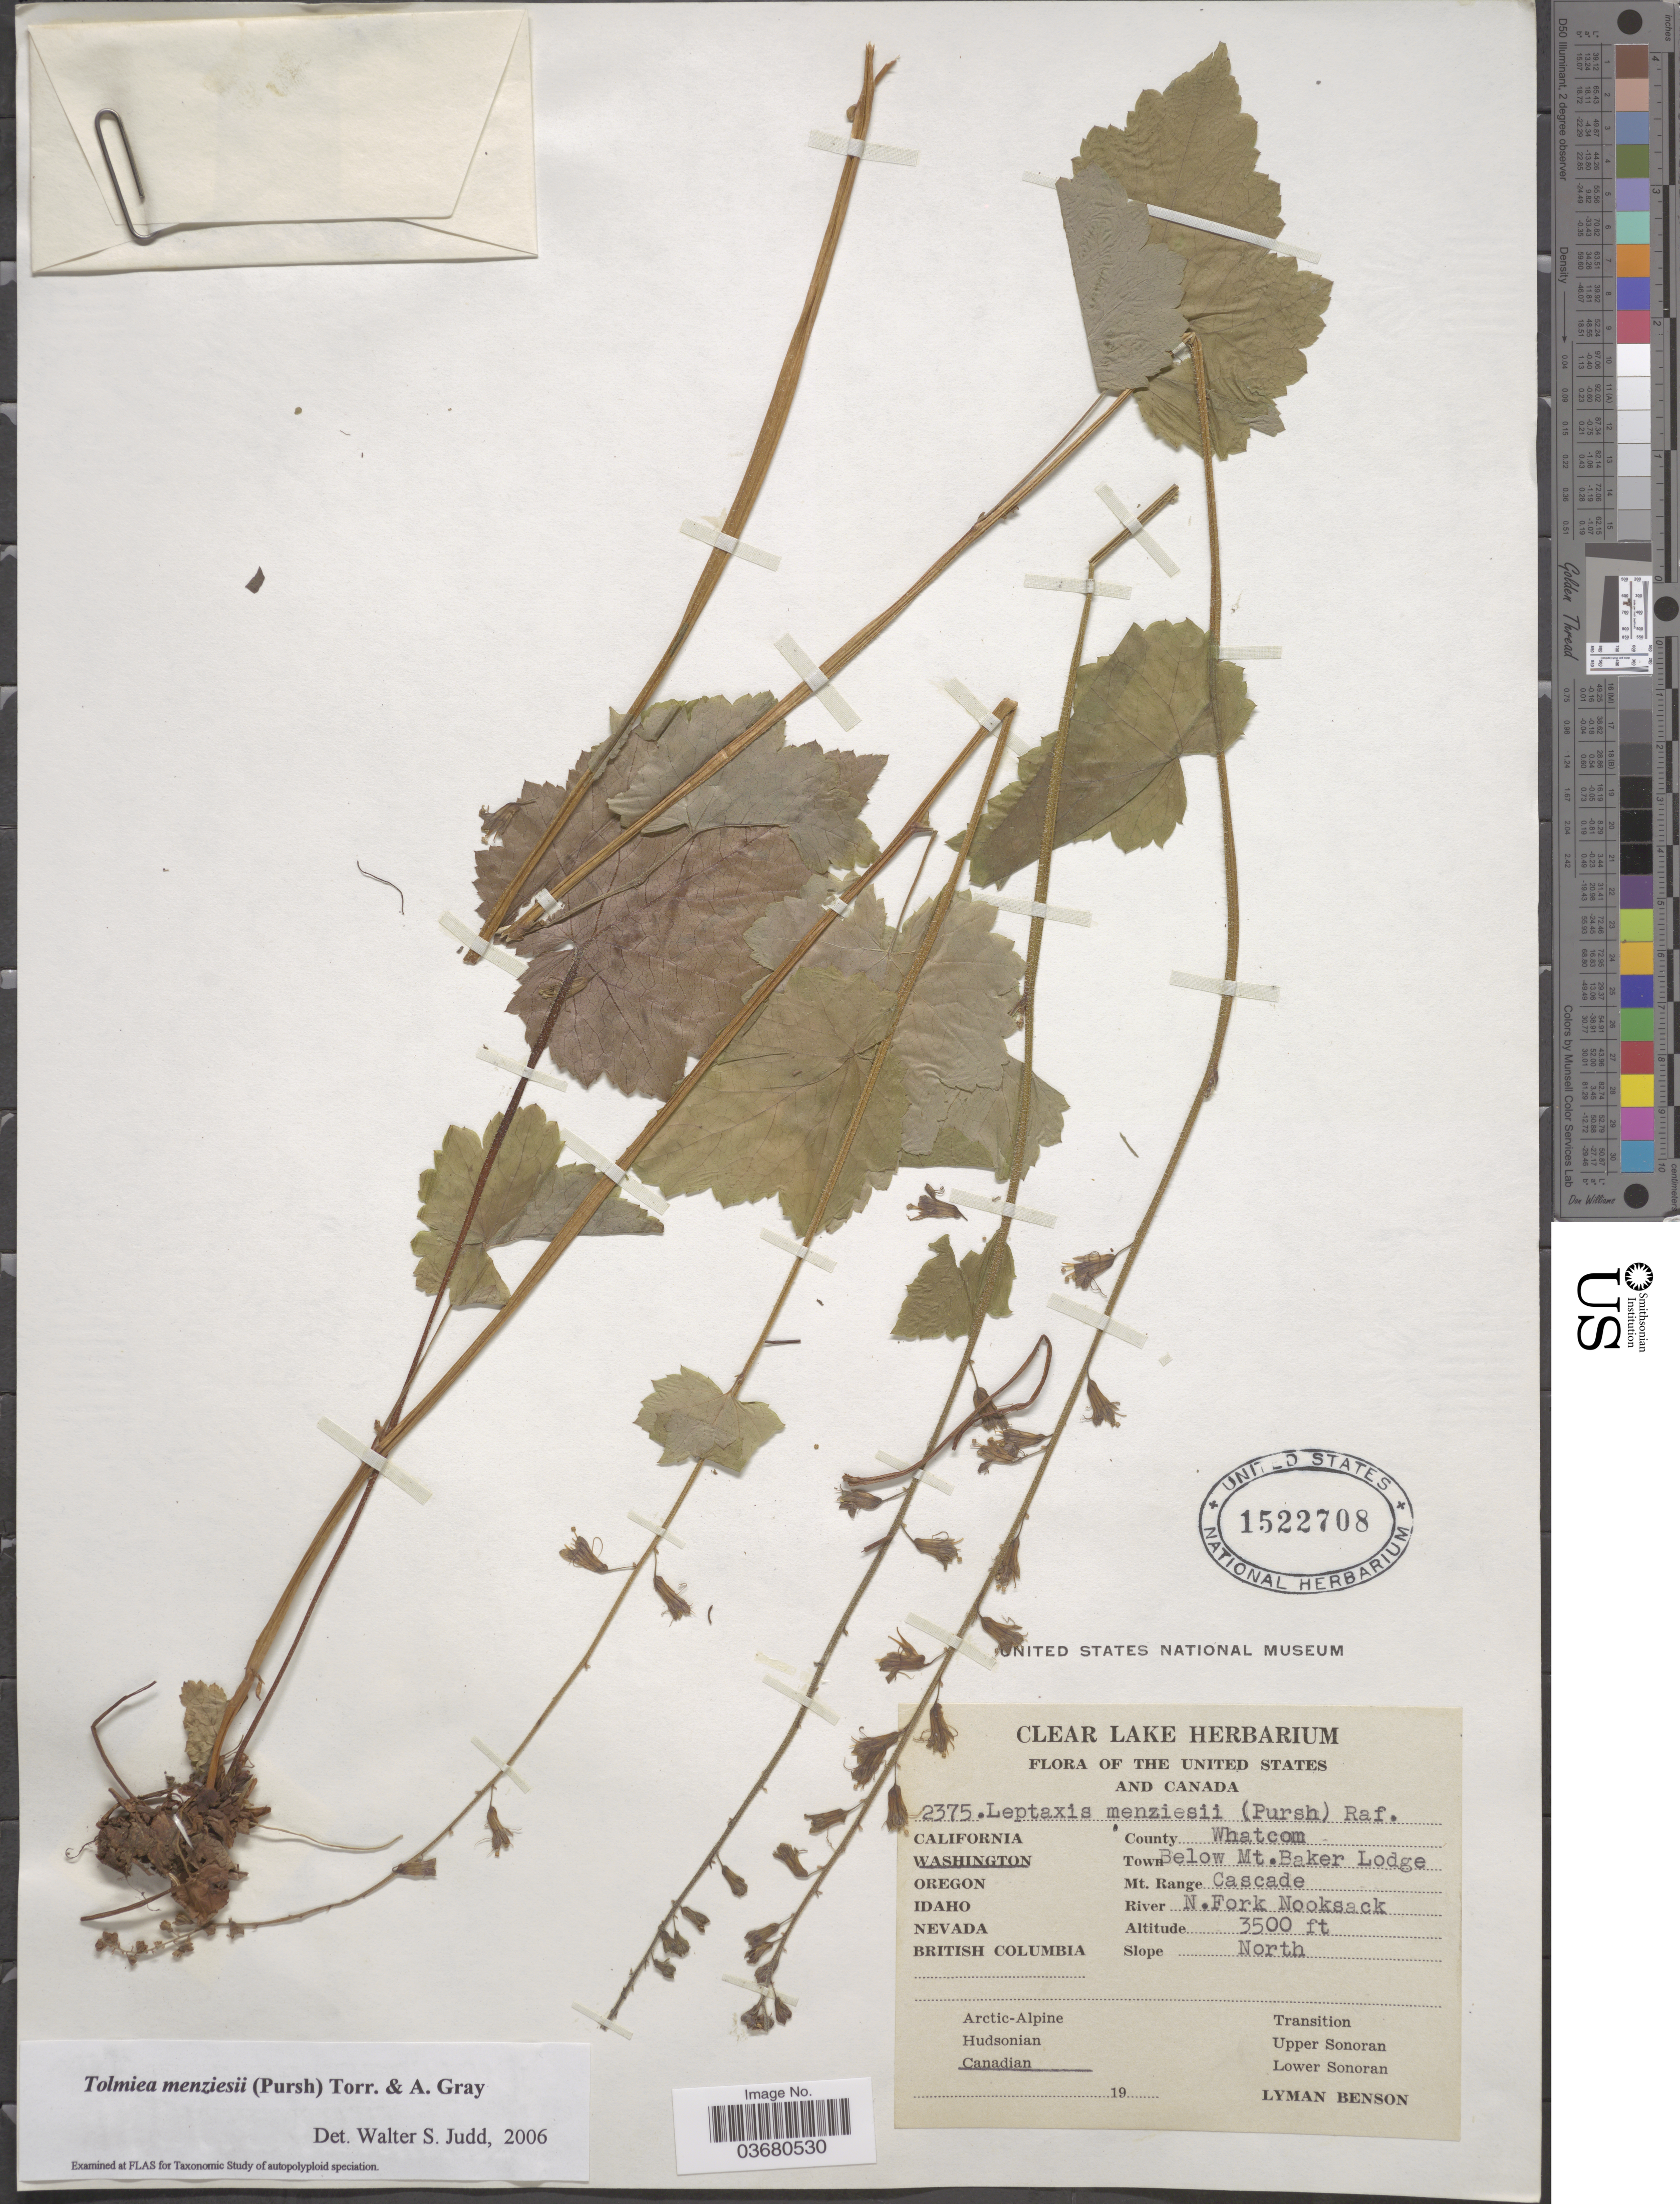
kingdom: Plantae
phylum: Tracheophyta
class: Magnoliopsida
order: Saxifragales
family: Saxifragaceae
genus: Tolmiea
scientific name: Tolmiea menziesii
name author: (Pursh) Torr. & A. Gray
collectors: L. D. Benson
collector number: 2375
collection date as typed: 19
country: United States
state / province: Washington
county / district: Whatcom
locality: County Whatcom. Town Below Mt.Baker Lodge. Mt. Range Cascade. River N.Fork Nooksack. Slope North. Canadian.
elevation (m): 1067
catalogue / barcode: US 1522708